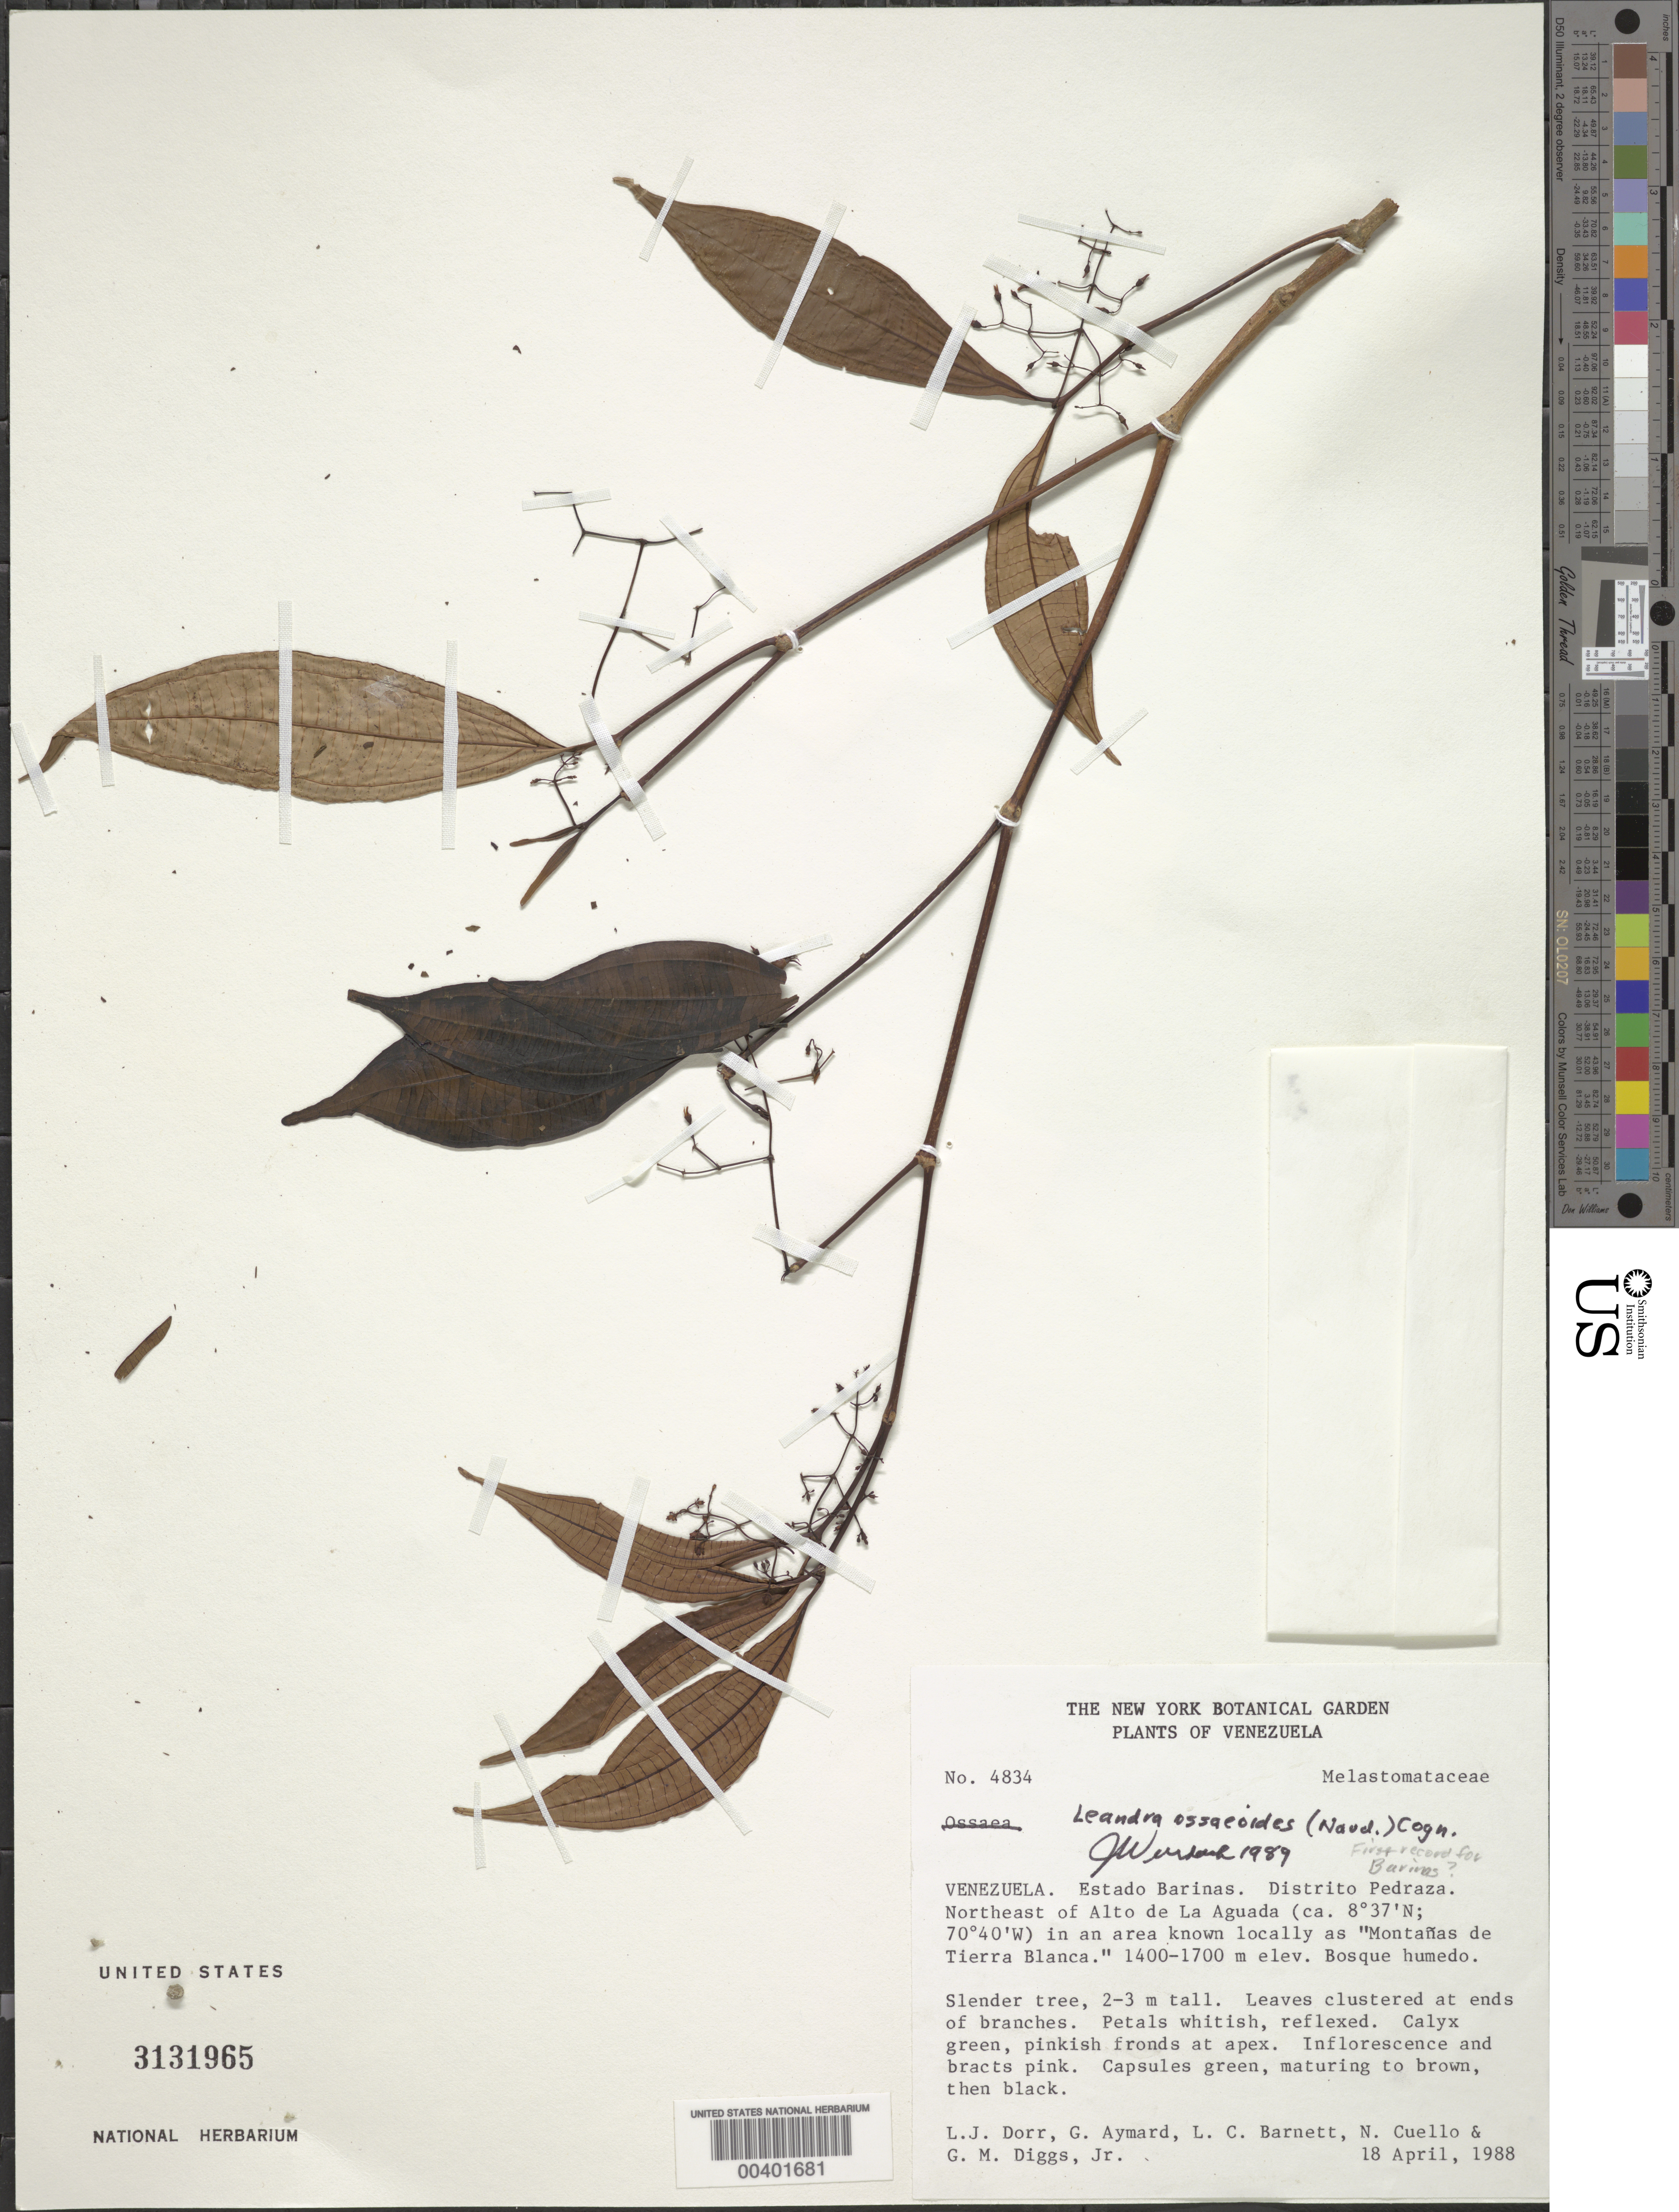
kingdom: Plantae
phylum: Tracheophyta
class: Magnoliopsida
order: Myrtales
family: Melastomataceae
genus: Leandra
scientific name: Leandra ossaeoides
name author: (Naudin) Cogn.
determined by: Wurdack, John J., (US), US (UNITED STATES)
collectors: L. J. Dorr, G. A. Aymard, L. C. Barnett, N. L. Cuello & G. Diggs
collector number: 4834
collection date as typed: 18 Apr 1988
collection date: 1988-04-18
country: Venezuela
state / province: Barinas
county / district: Pedraza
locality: NE of Alto de La Aguada in an area known locally as 'Montañas de Tierra Blanca"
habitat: Bosque húmedo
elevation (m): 1400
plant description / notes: NY, PORT, US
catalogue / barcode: US 3131965